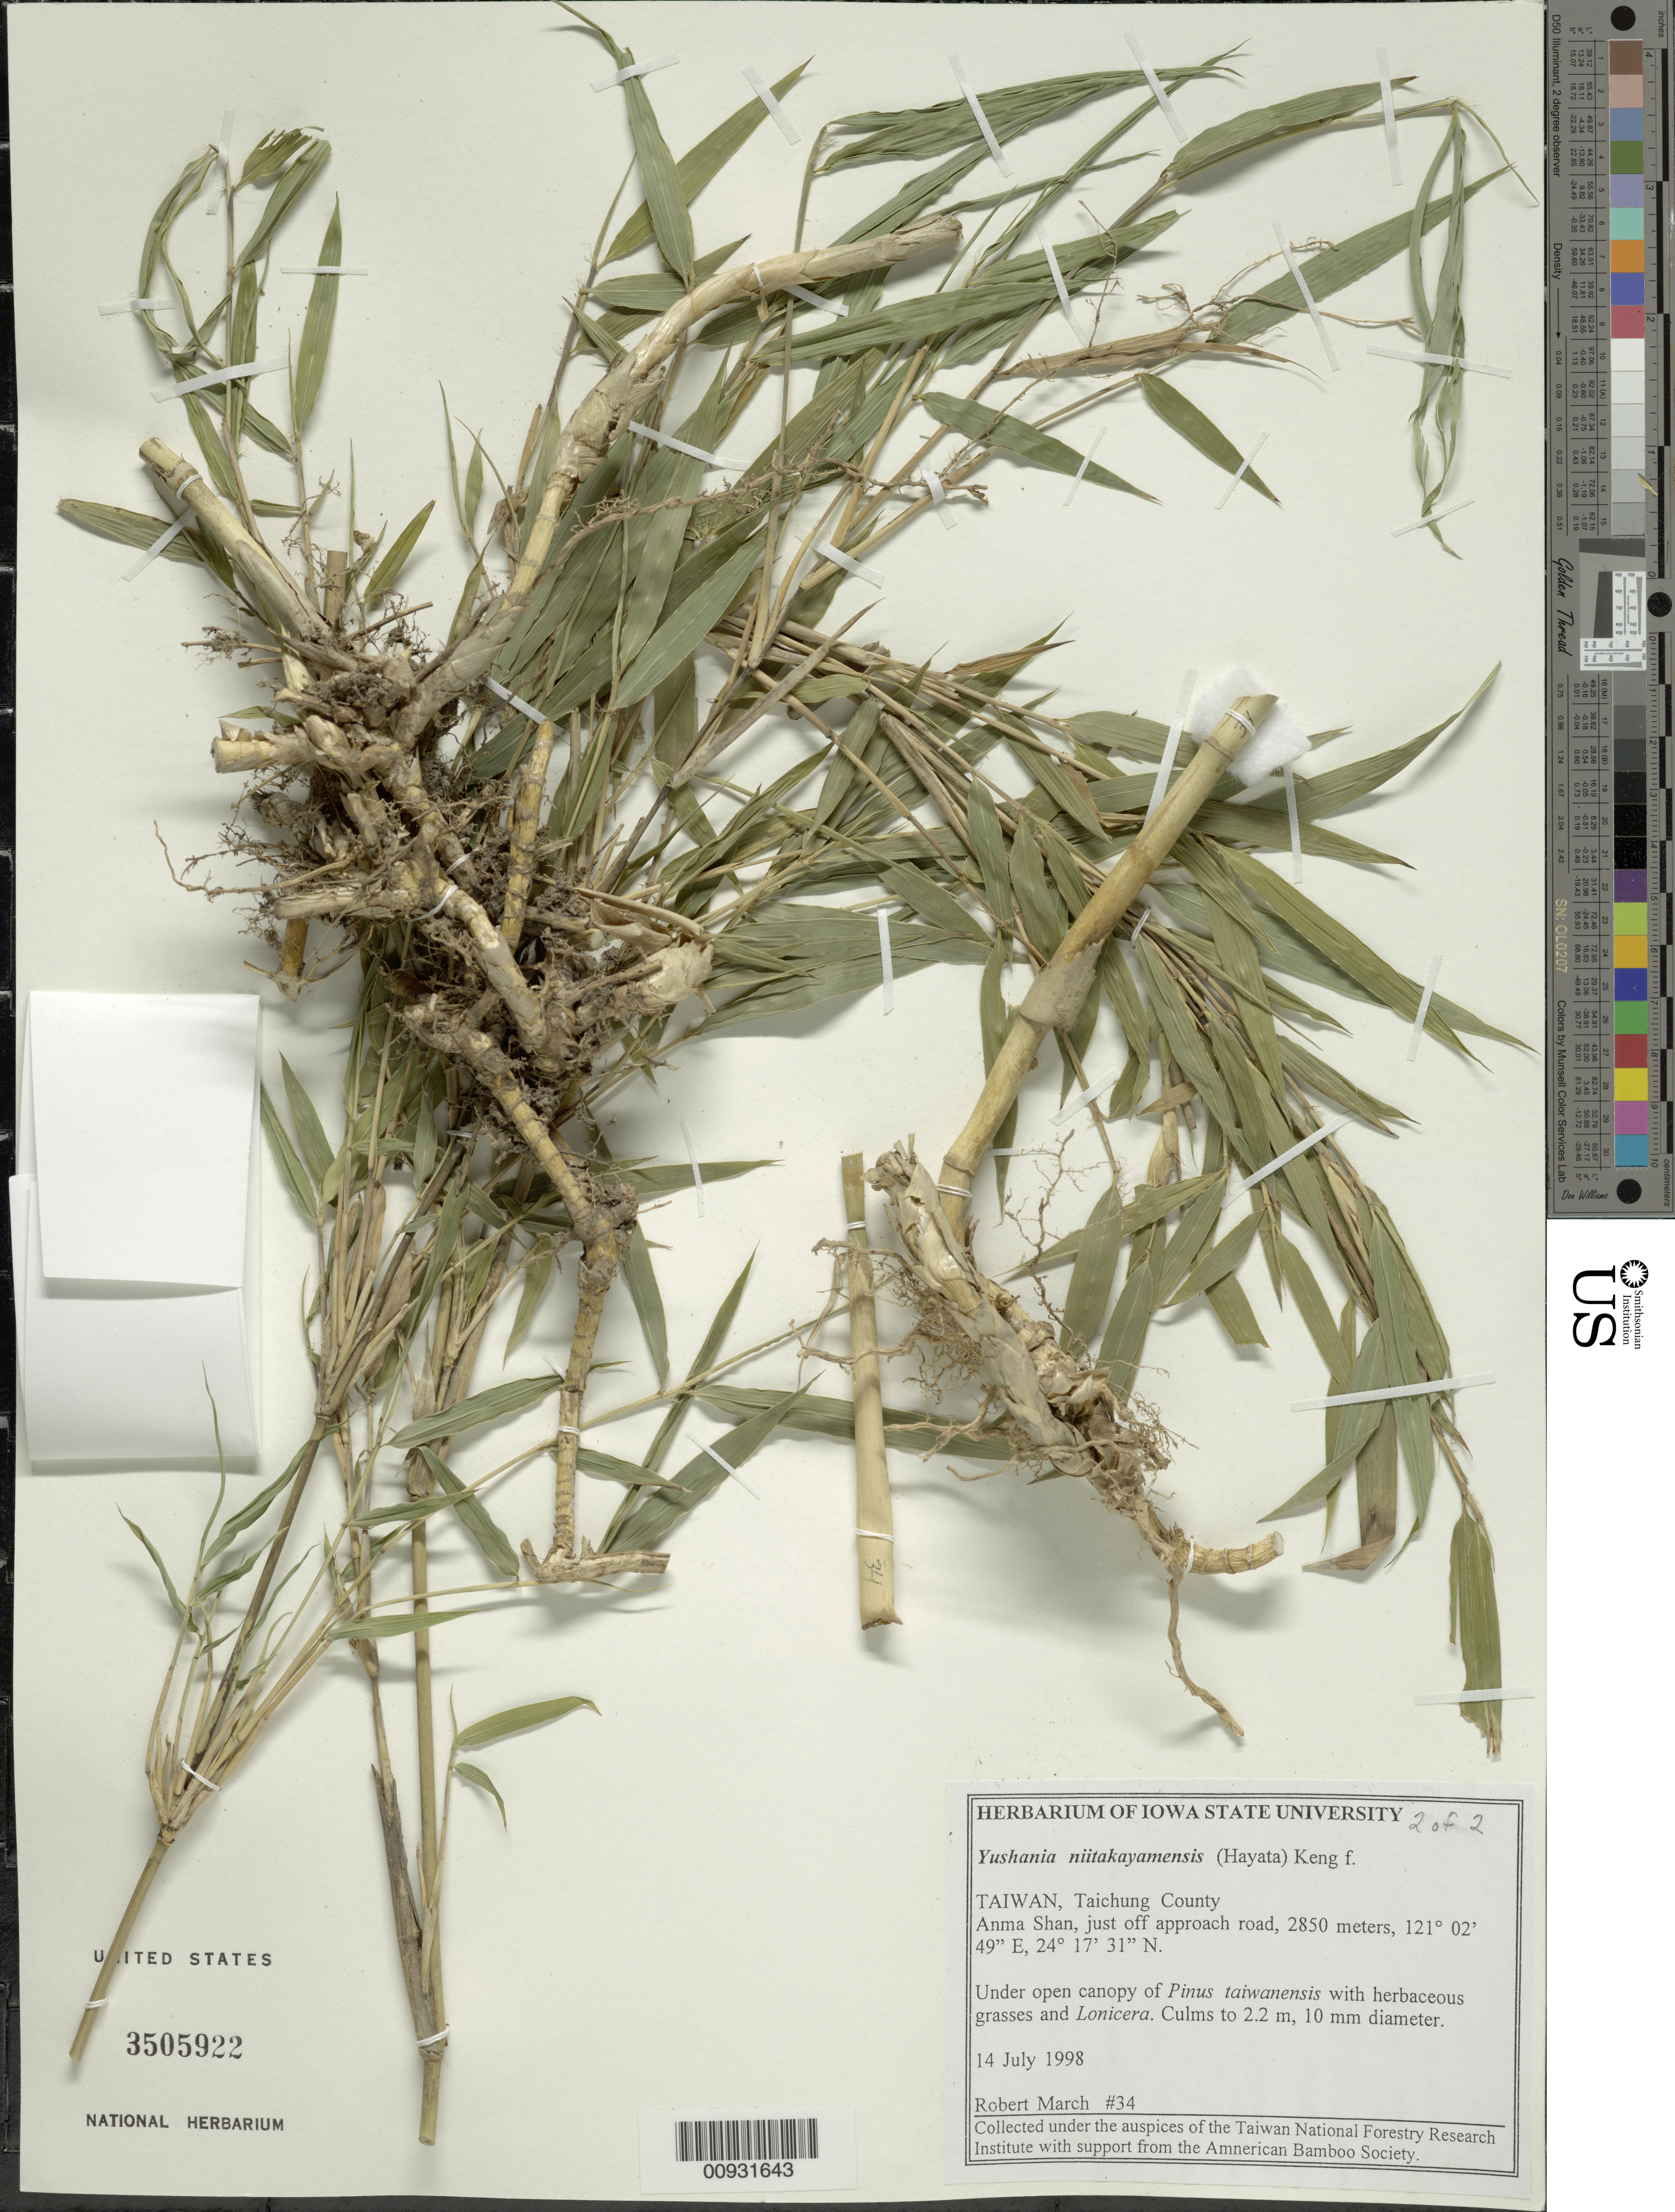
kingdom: Plantae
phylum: Tracheophyta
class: Liliopsida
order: Poales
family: Poaceae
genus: Yushania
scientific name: Yushania niitakayamensis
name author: (Hayata) Keng f.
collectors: R. March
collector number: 34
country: Taiwan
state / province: Taichung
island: Taiwan [Formosa]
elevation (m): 2850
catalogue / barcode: US 3505922